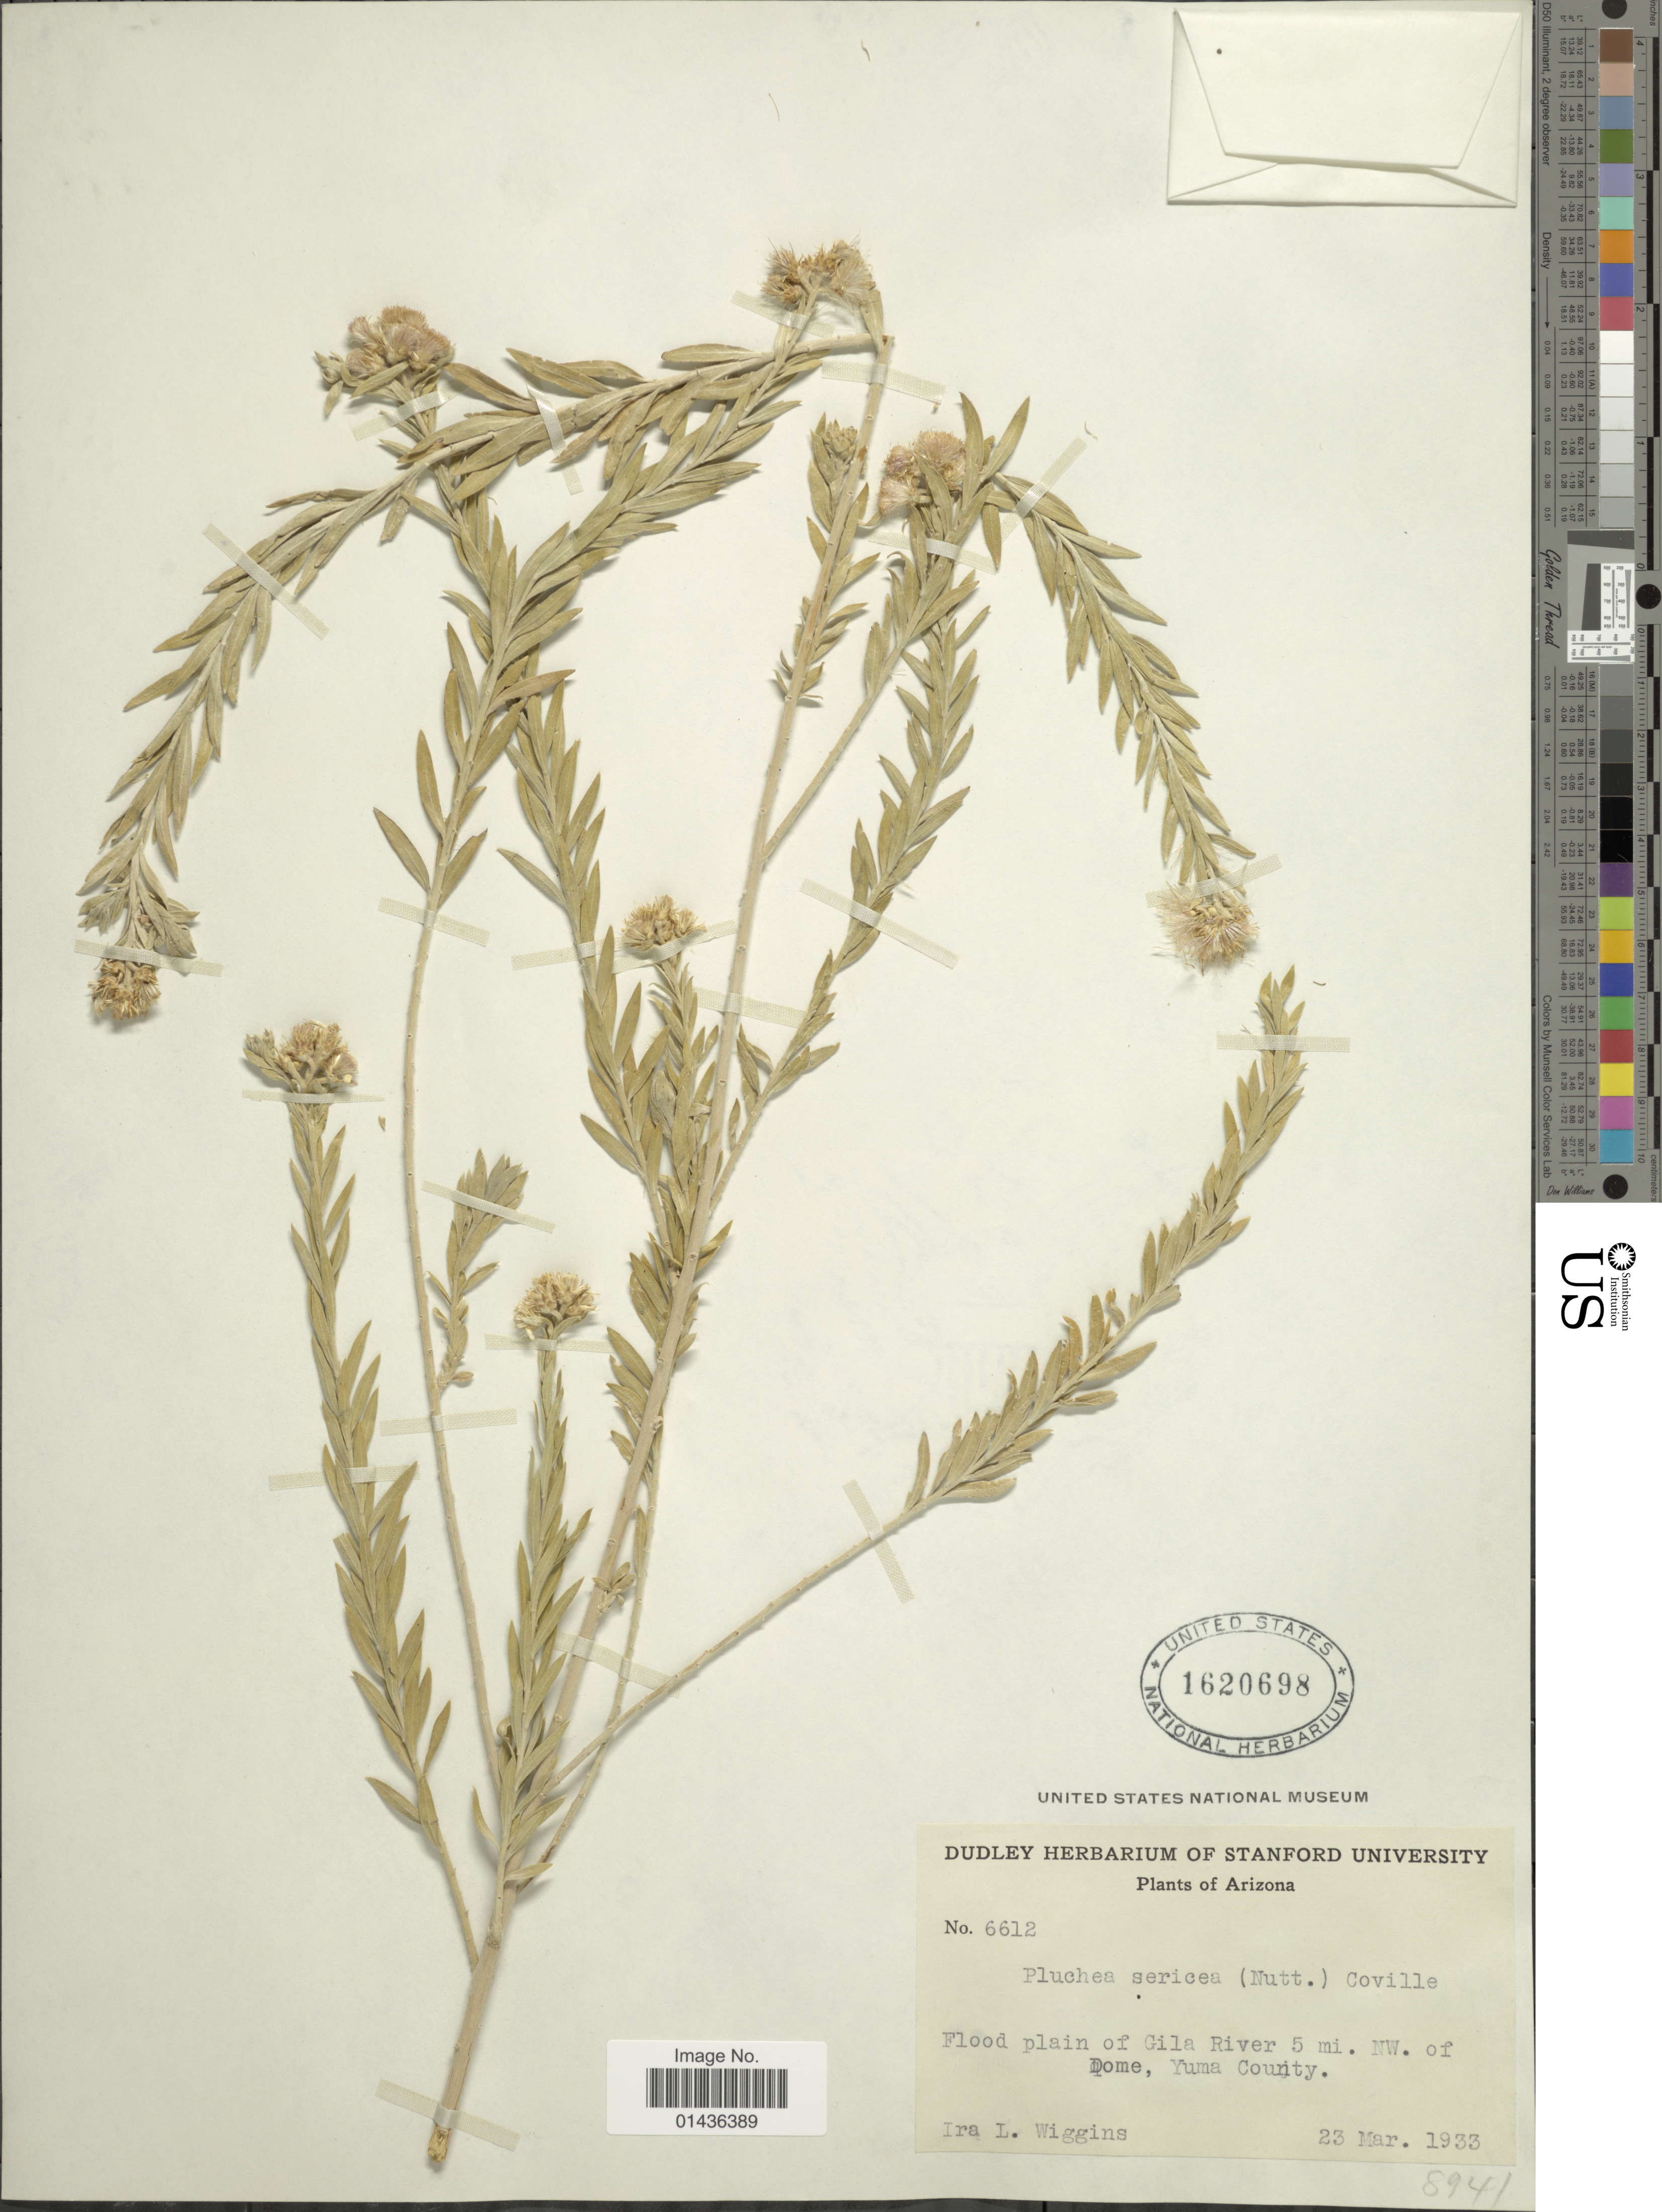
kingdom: Plantae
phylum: Tracheophyta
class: Magnoliopsida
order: Asterales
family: Asteraceae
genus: Pluchea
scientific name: Pluchea sericea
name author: (Nutt.) Coville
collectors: I. L. Wiggins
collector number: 6612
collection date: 1933-03-23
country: United States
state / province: Arizona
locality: Flood plain of Gila River 5 mi. NW. of Dome, Yuma County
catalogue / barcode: US 1620698